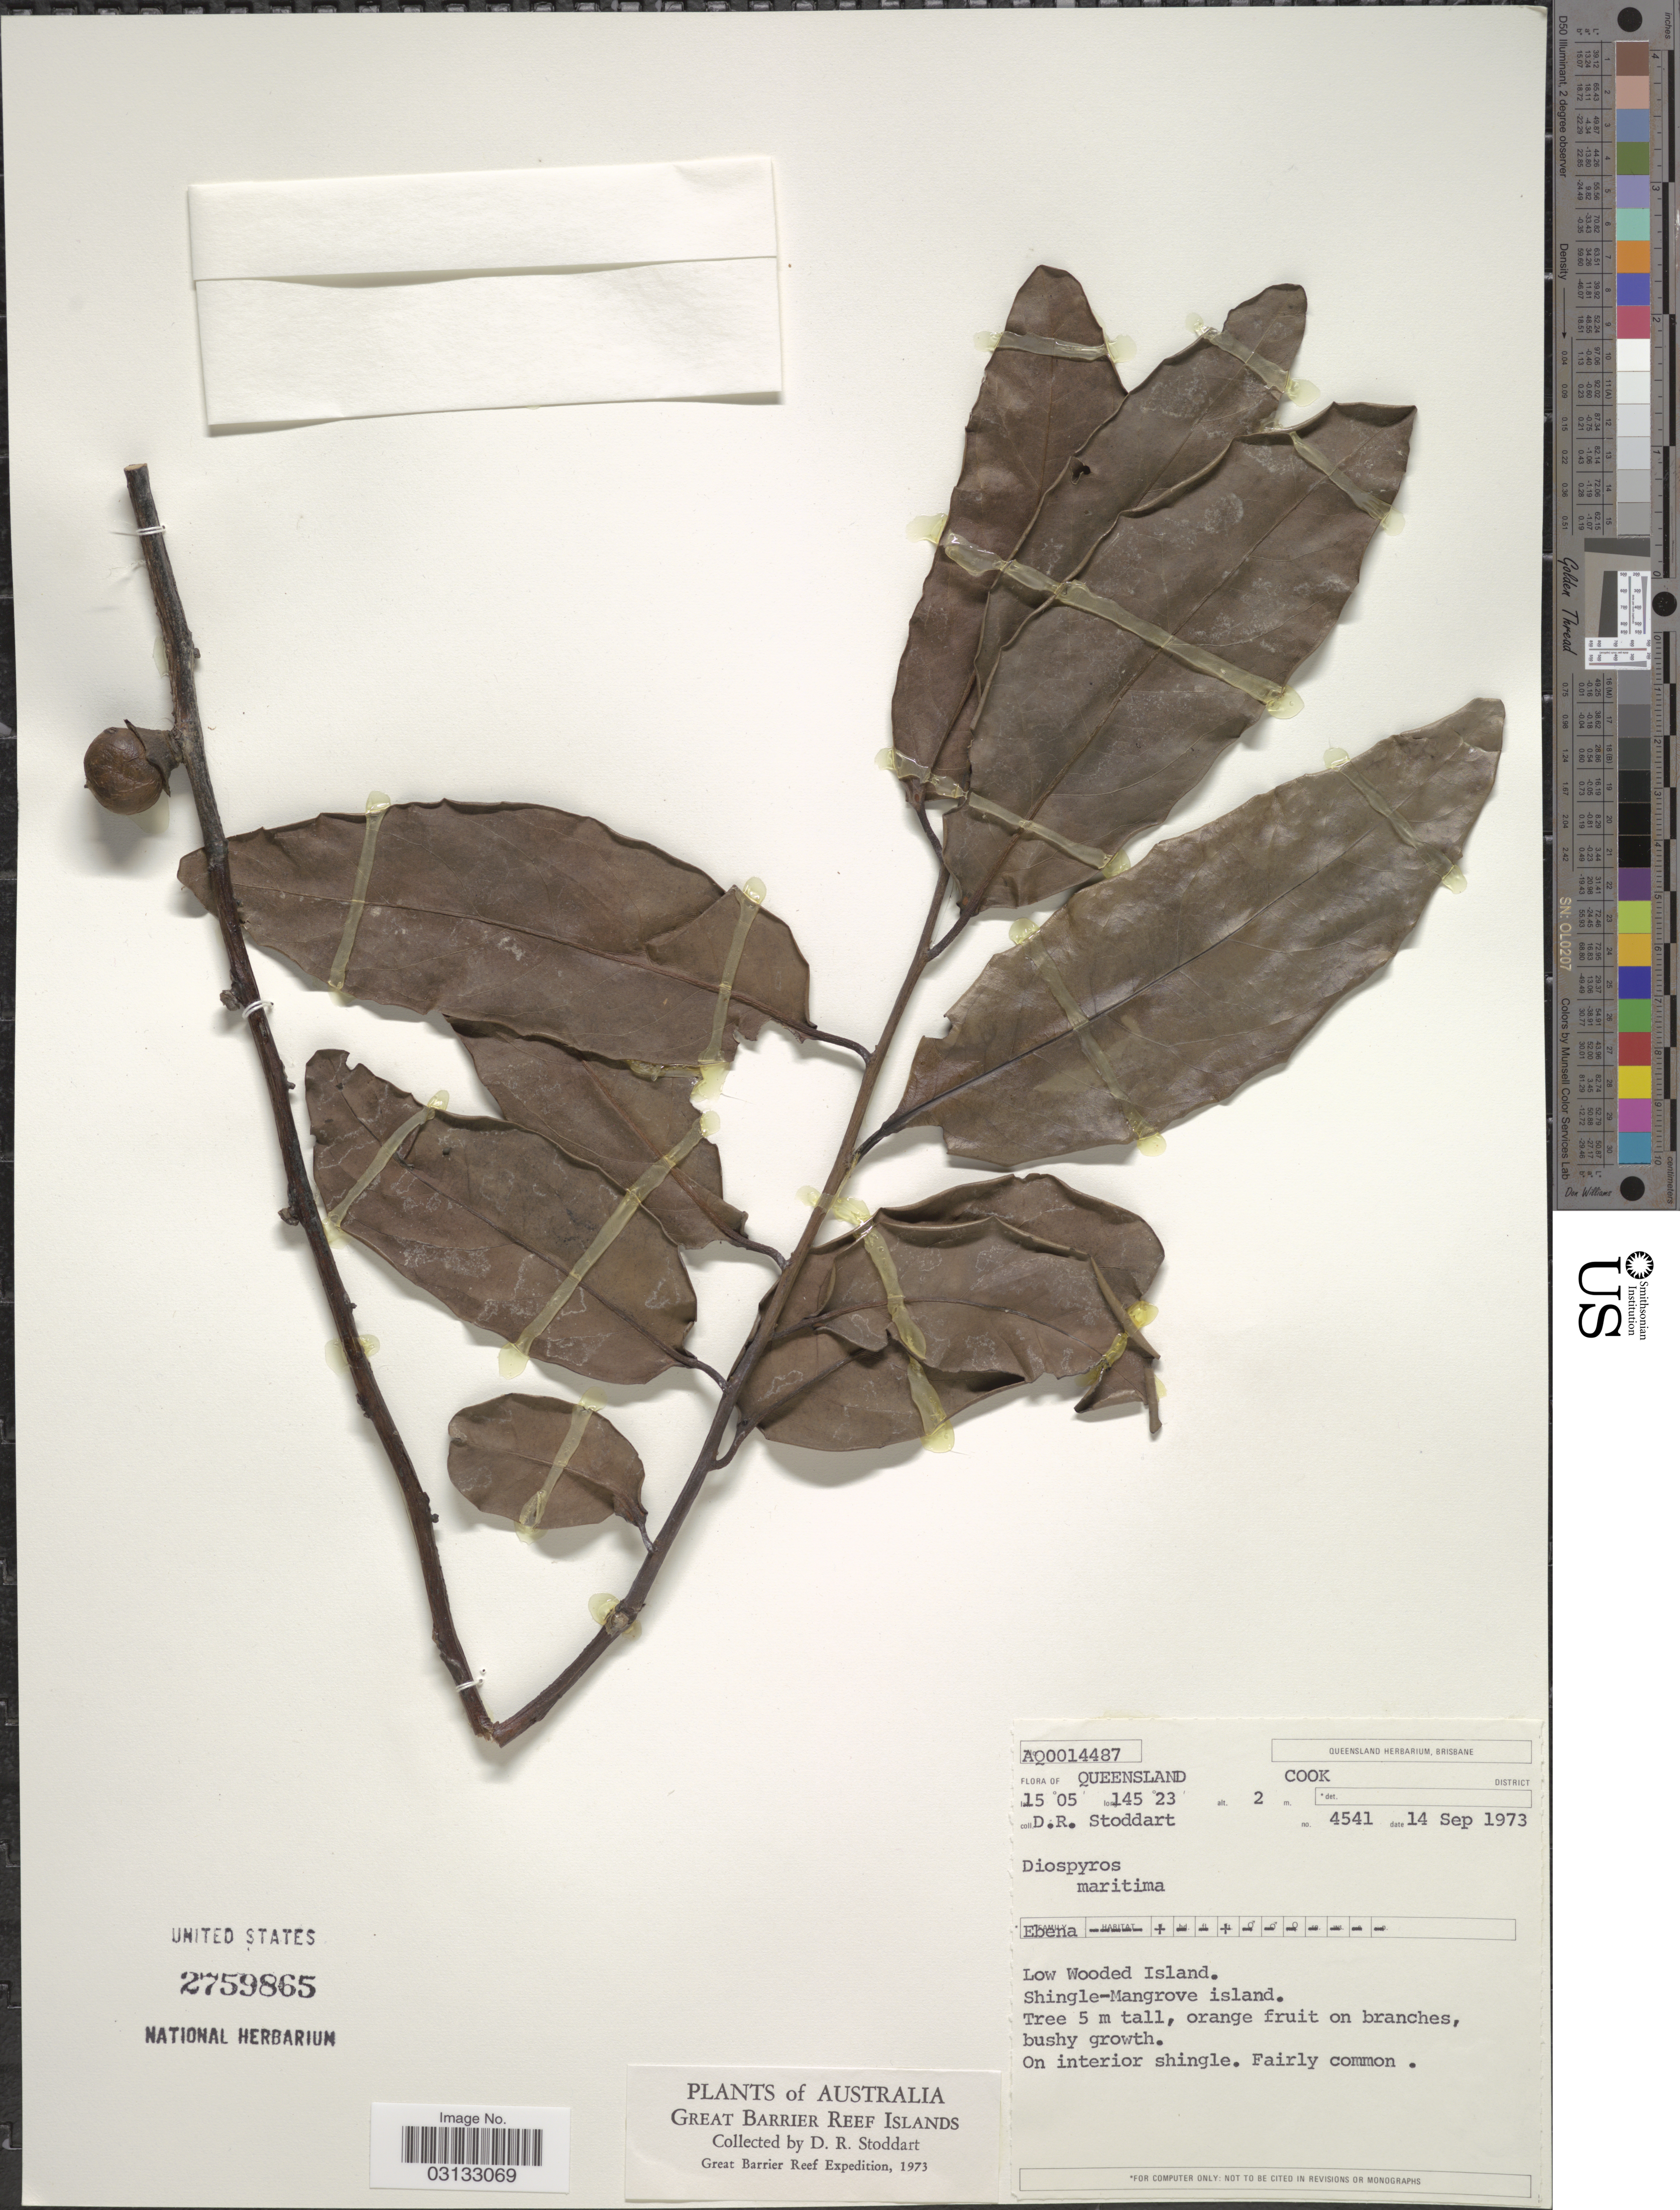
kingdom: Plantae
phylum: Tracheophyta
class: Magnoliopsida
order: Ericales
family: Ebenaceae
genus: Diospyros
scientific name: Diospyros maritima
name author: Blume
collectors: D. R. Stoddart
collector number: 4541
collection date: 1973-09-14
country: Australia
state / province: Queensland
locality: Cook District, Low Wooded island, Shingle-Mangrove island, Great Barrier Reef Islands.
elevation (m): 2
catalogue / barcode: US 2759865